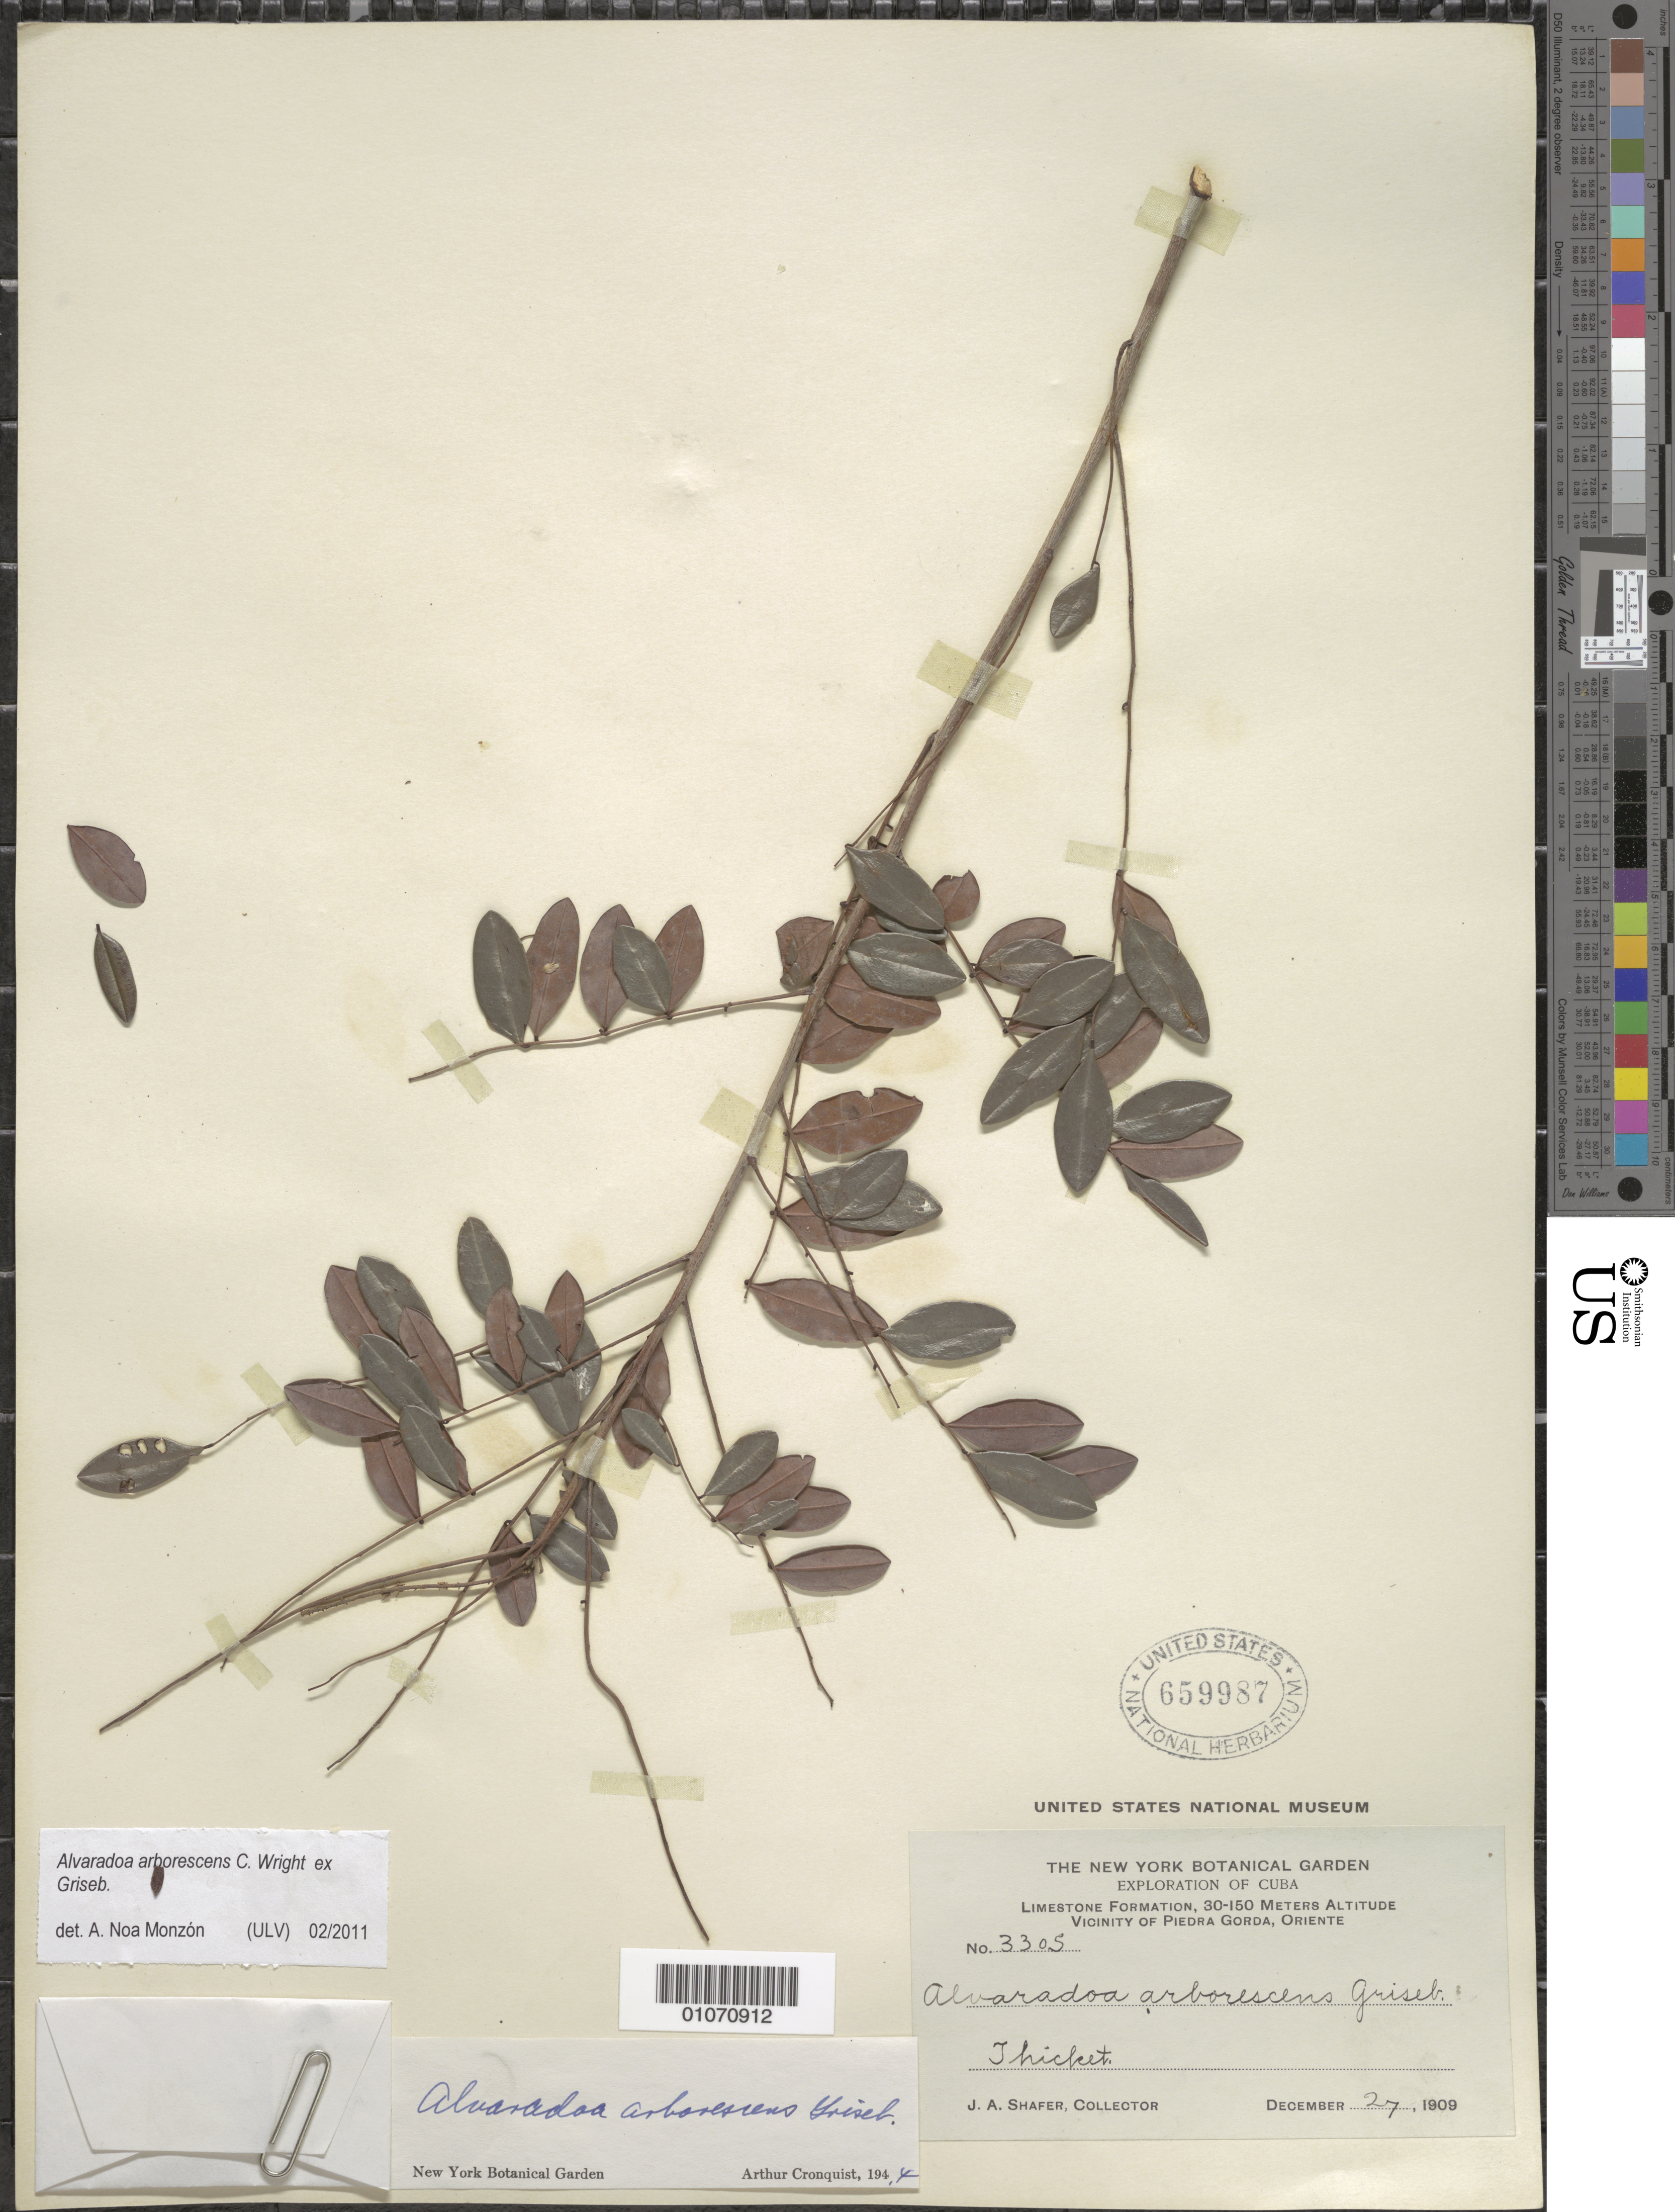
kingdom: Plantae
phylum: Tracheophyta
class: Magnoliopsida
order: Picramniales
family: Picramniaceae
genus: Alvaradoa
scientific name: Alvaradoa arborescens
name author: C. Wright in Griseb.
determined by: Noa Monzón, A.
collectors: J. A. Shafer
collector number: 3305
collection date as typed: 27 Dec 1909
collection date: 1909-12-27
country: Cuba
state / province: Oriente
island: Cuba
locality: Piedra Gorda vicinity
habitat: Limestone formation; thicket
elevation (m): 30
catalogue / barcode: US 659987